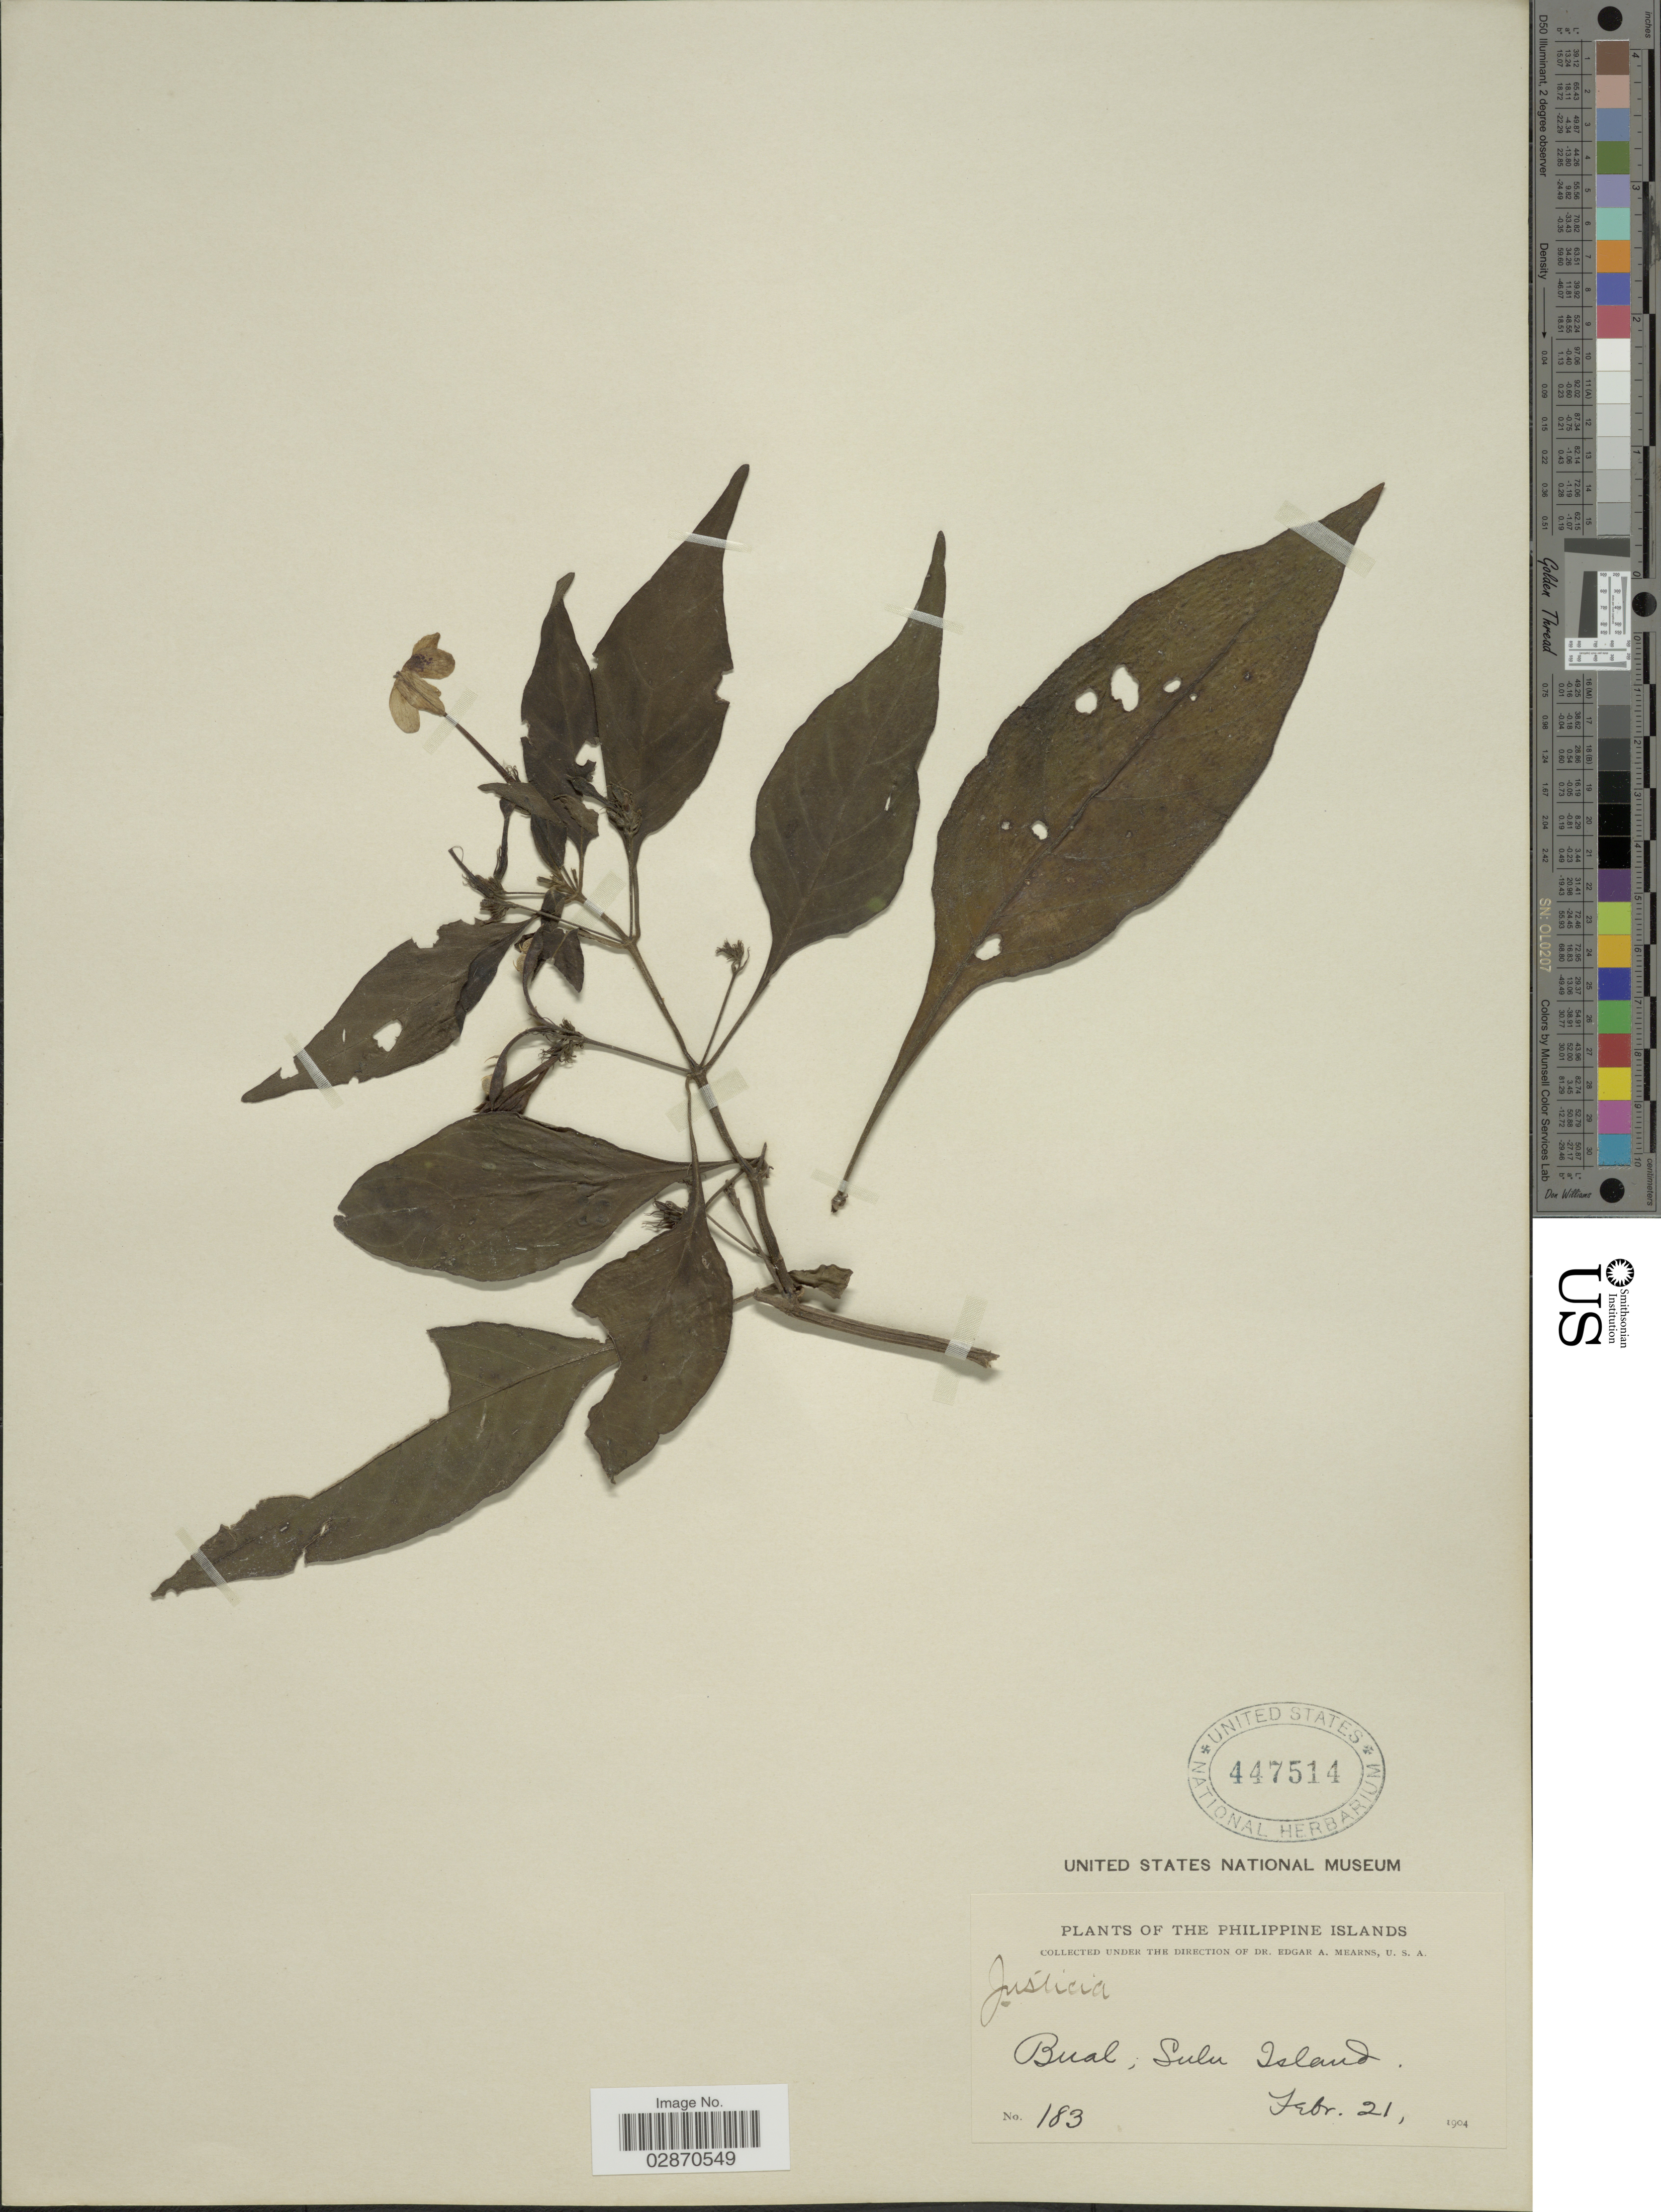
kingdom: Plantae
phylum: Tracheophyta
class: Magnoliopsida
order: Lamiales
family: Acanthaceae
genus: Pseuderanthemum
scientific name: Pseuderanthemum pulchellum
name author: (Andrews) Merr.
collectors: E. A. Mearns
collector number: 183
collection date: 1904-02-21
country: Philippines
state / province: Muslim Mindanao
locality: Philippine Islands. Bual, Sulu Island.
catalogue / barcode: US 447514